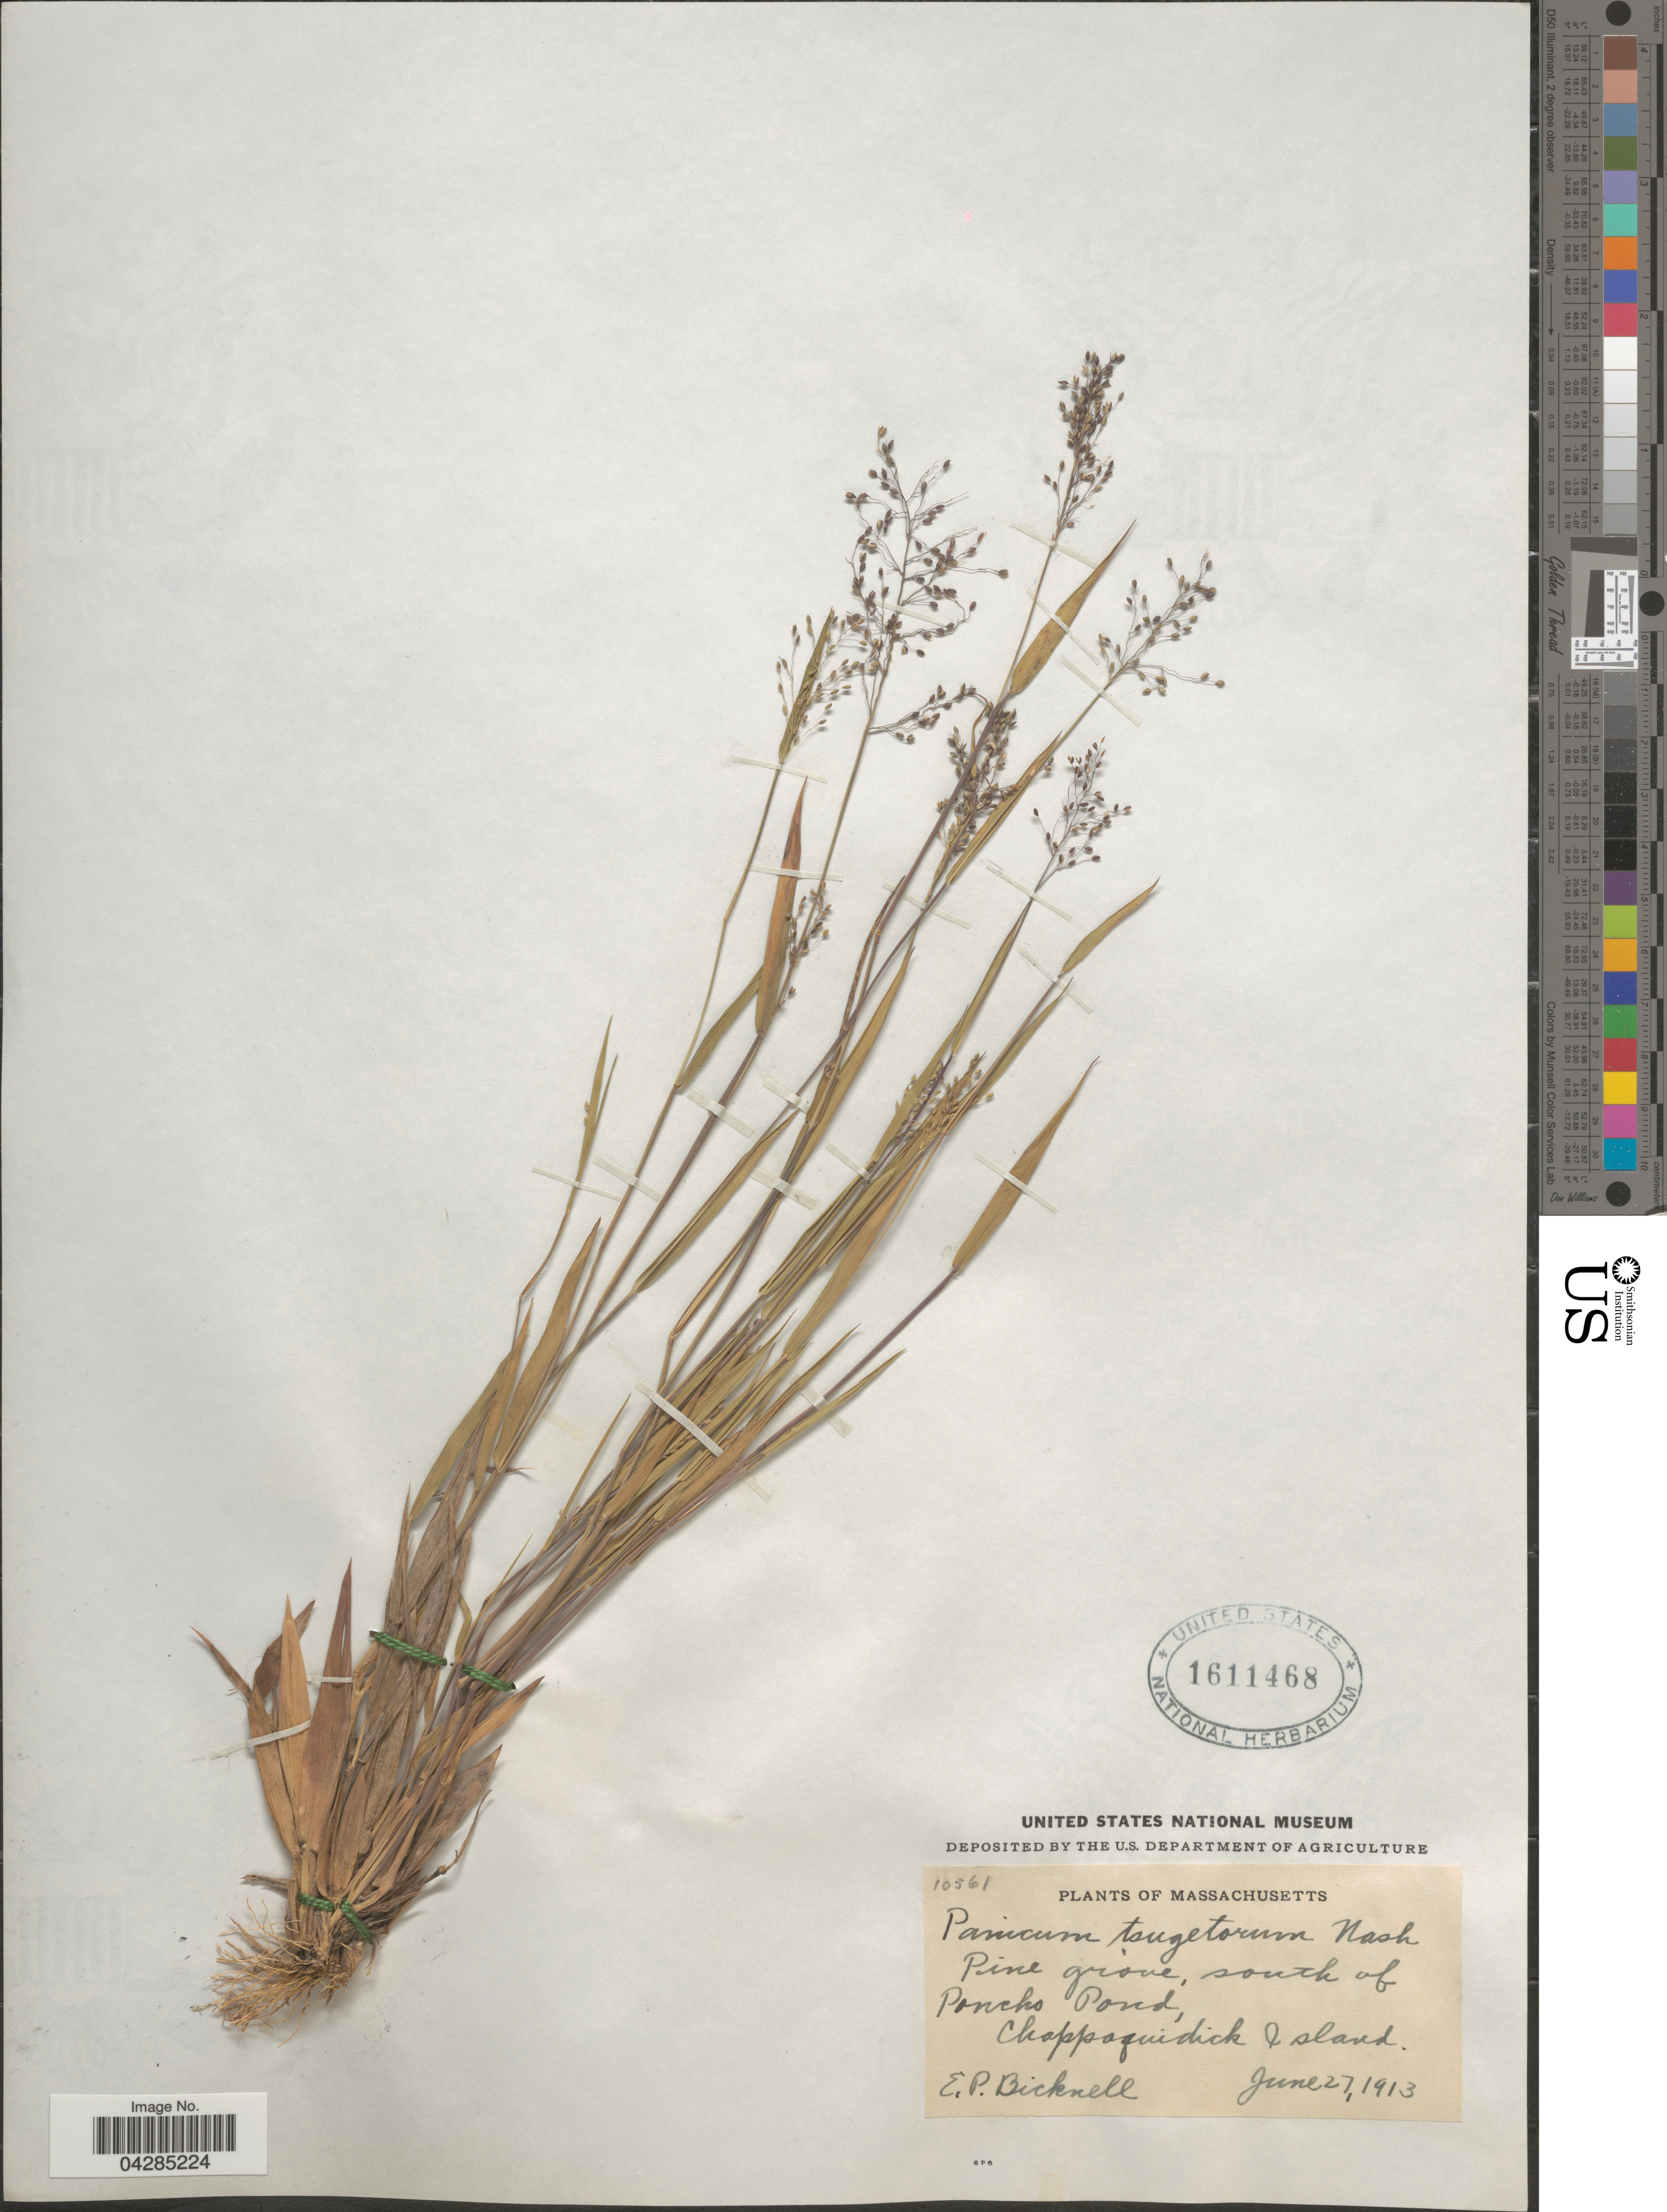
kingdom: Plantae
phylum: Tracheophyta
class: Liliopsida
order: Poales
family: Poaceae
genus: Dichanthelium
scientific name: Dichanthelium portoricense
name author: (Desv. ex Ham.) B.F. Hansen & Wunderlin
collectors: E. P. Bicknell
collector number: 10561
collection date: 1913-06-27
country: United States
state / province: Massachusetts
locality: Pine grove, south of Poncho Pond, Chappaquidick Island.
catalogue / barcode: US 1611468